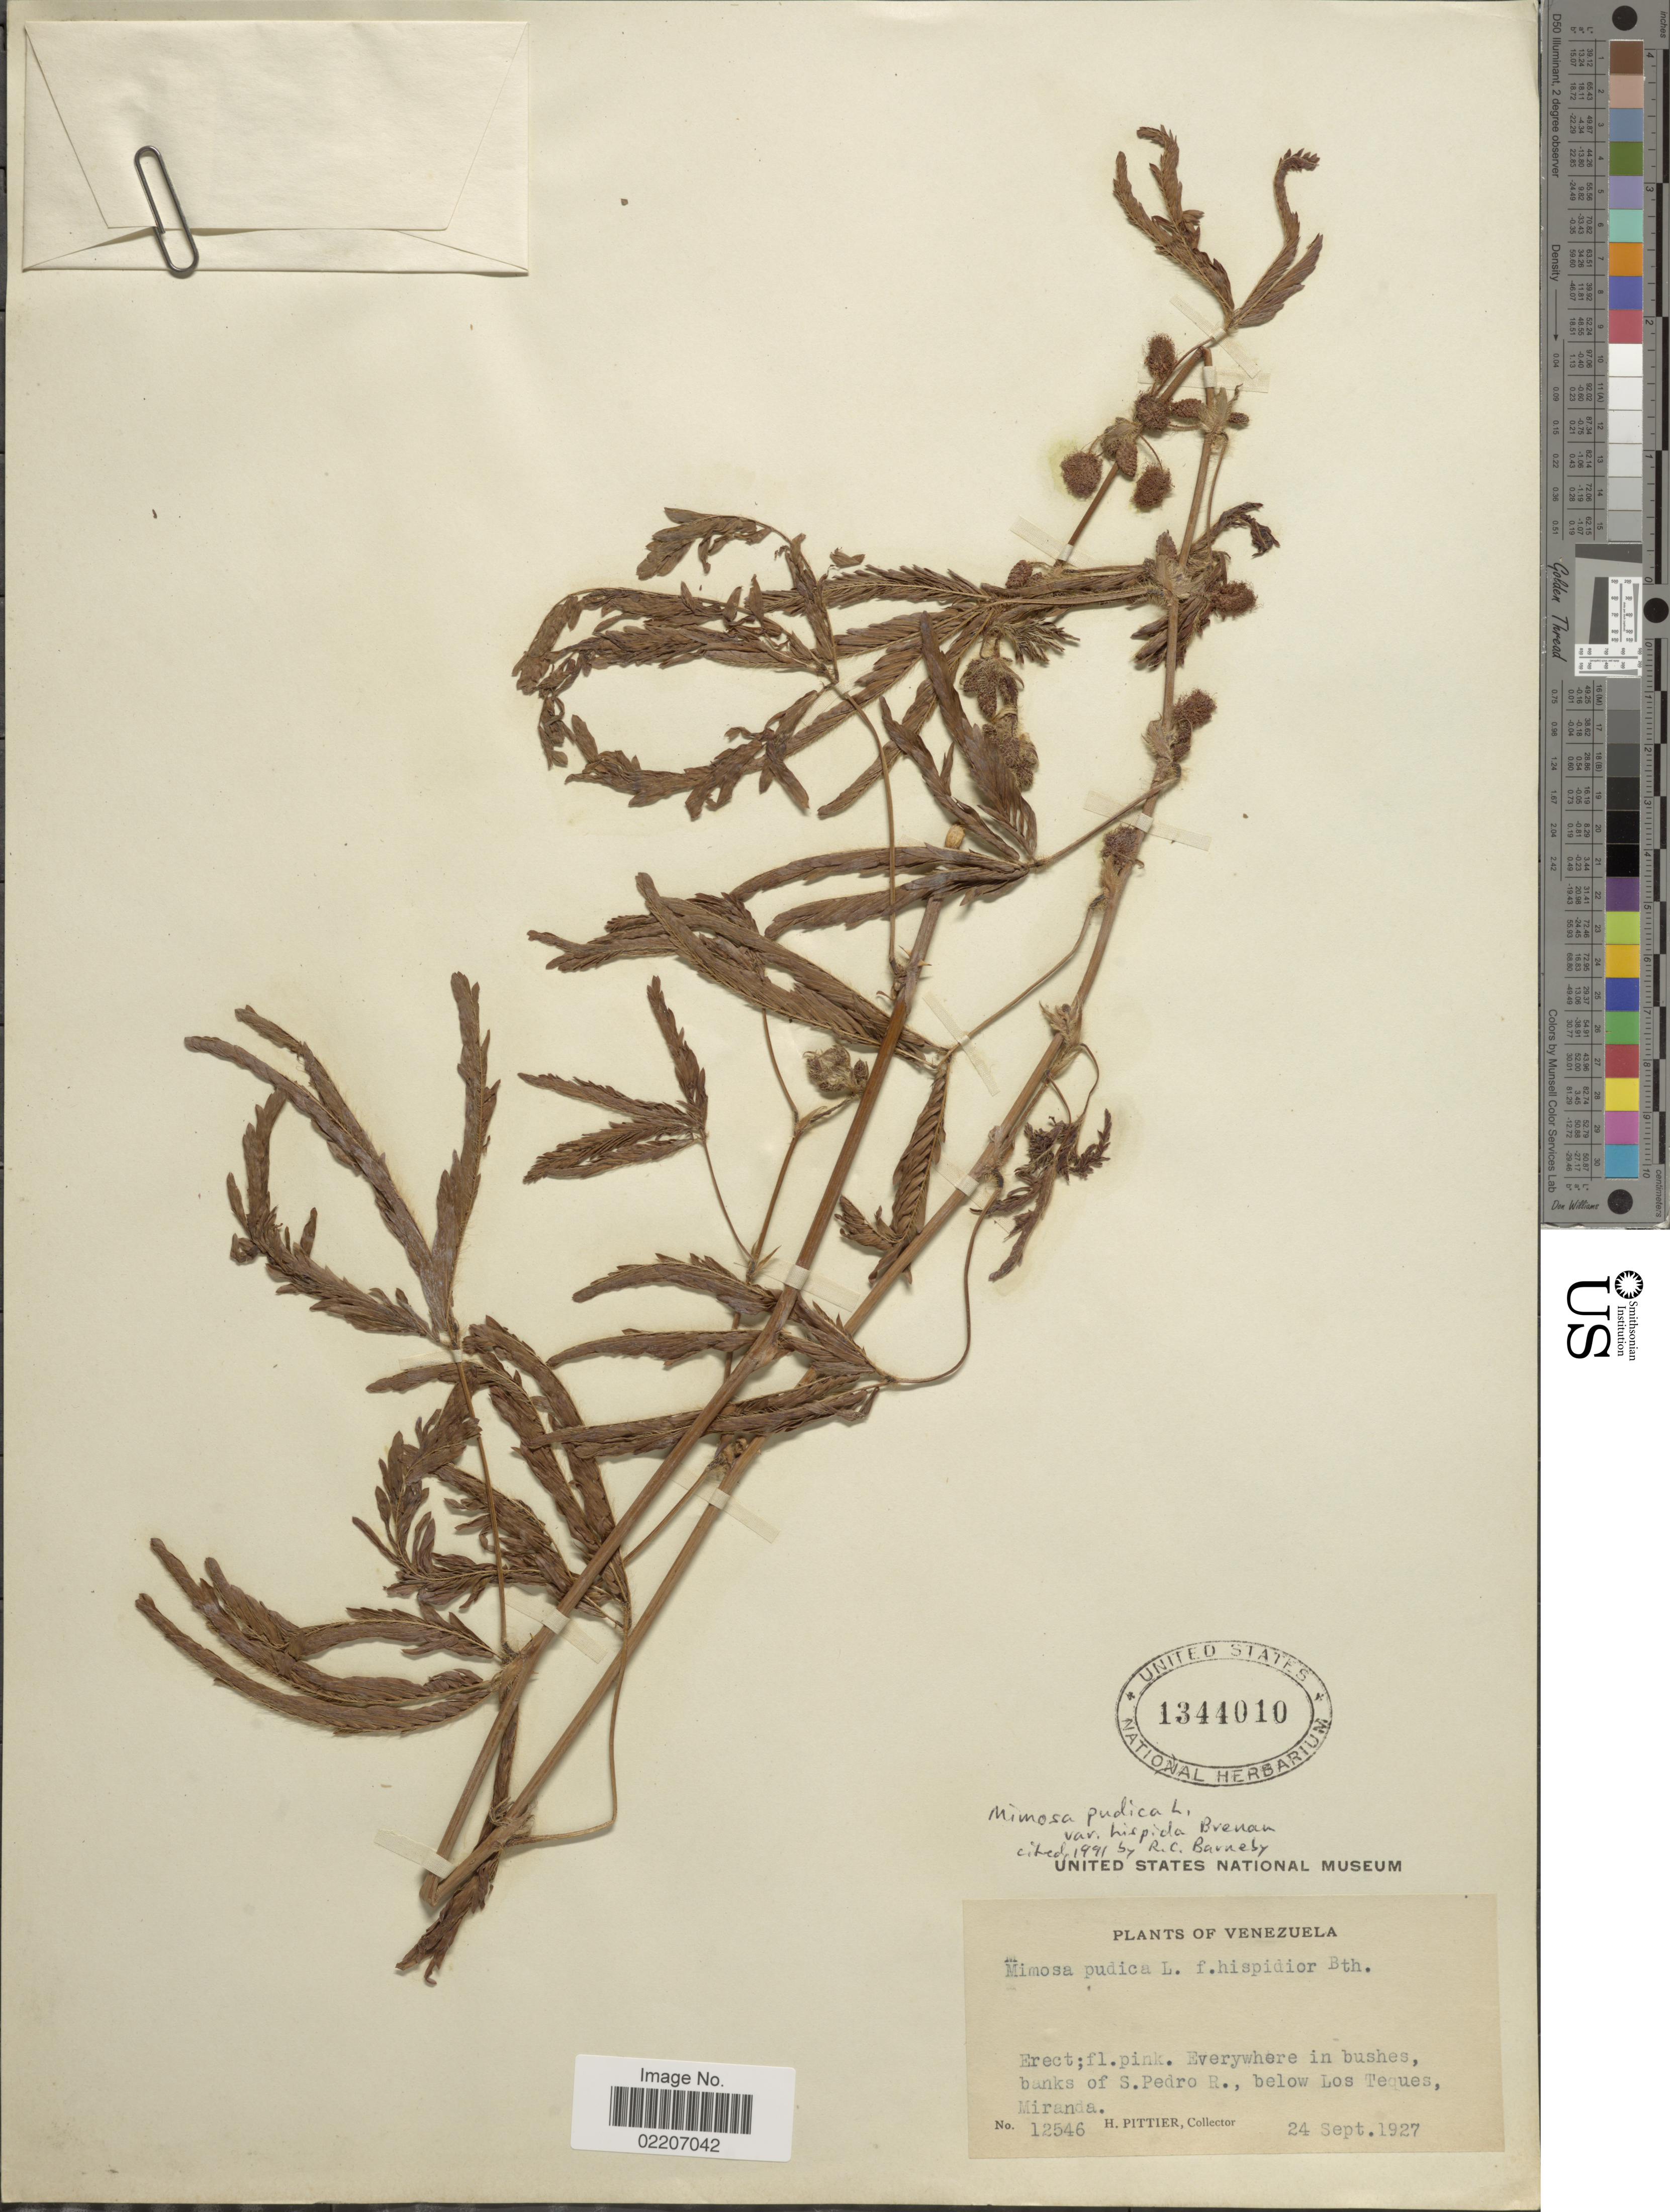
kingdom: Plantae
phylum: Tracheophyta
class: Magnoliopsida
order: Fabales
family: Fabaceae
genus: Mimosa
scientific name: Mimosa pudica var. hispida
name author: Brenan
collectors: H. F. Pittier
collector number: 12546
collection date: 1927-09-24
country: Venezuela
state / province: Miranda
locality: Banks of S. Pedro R., below los Teques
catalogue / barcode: US 1344010